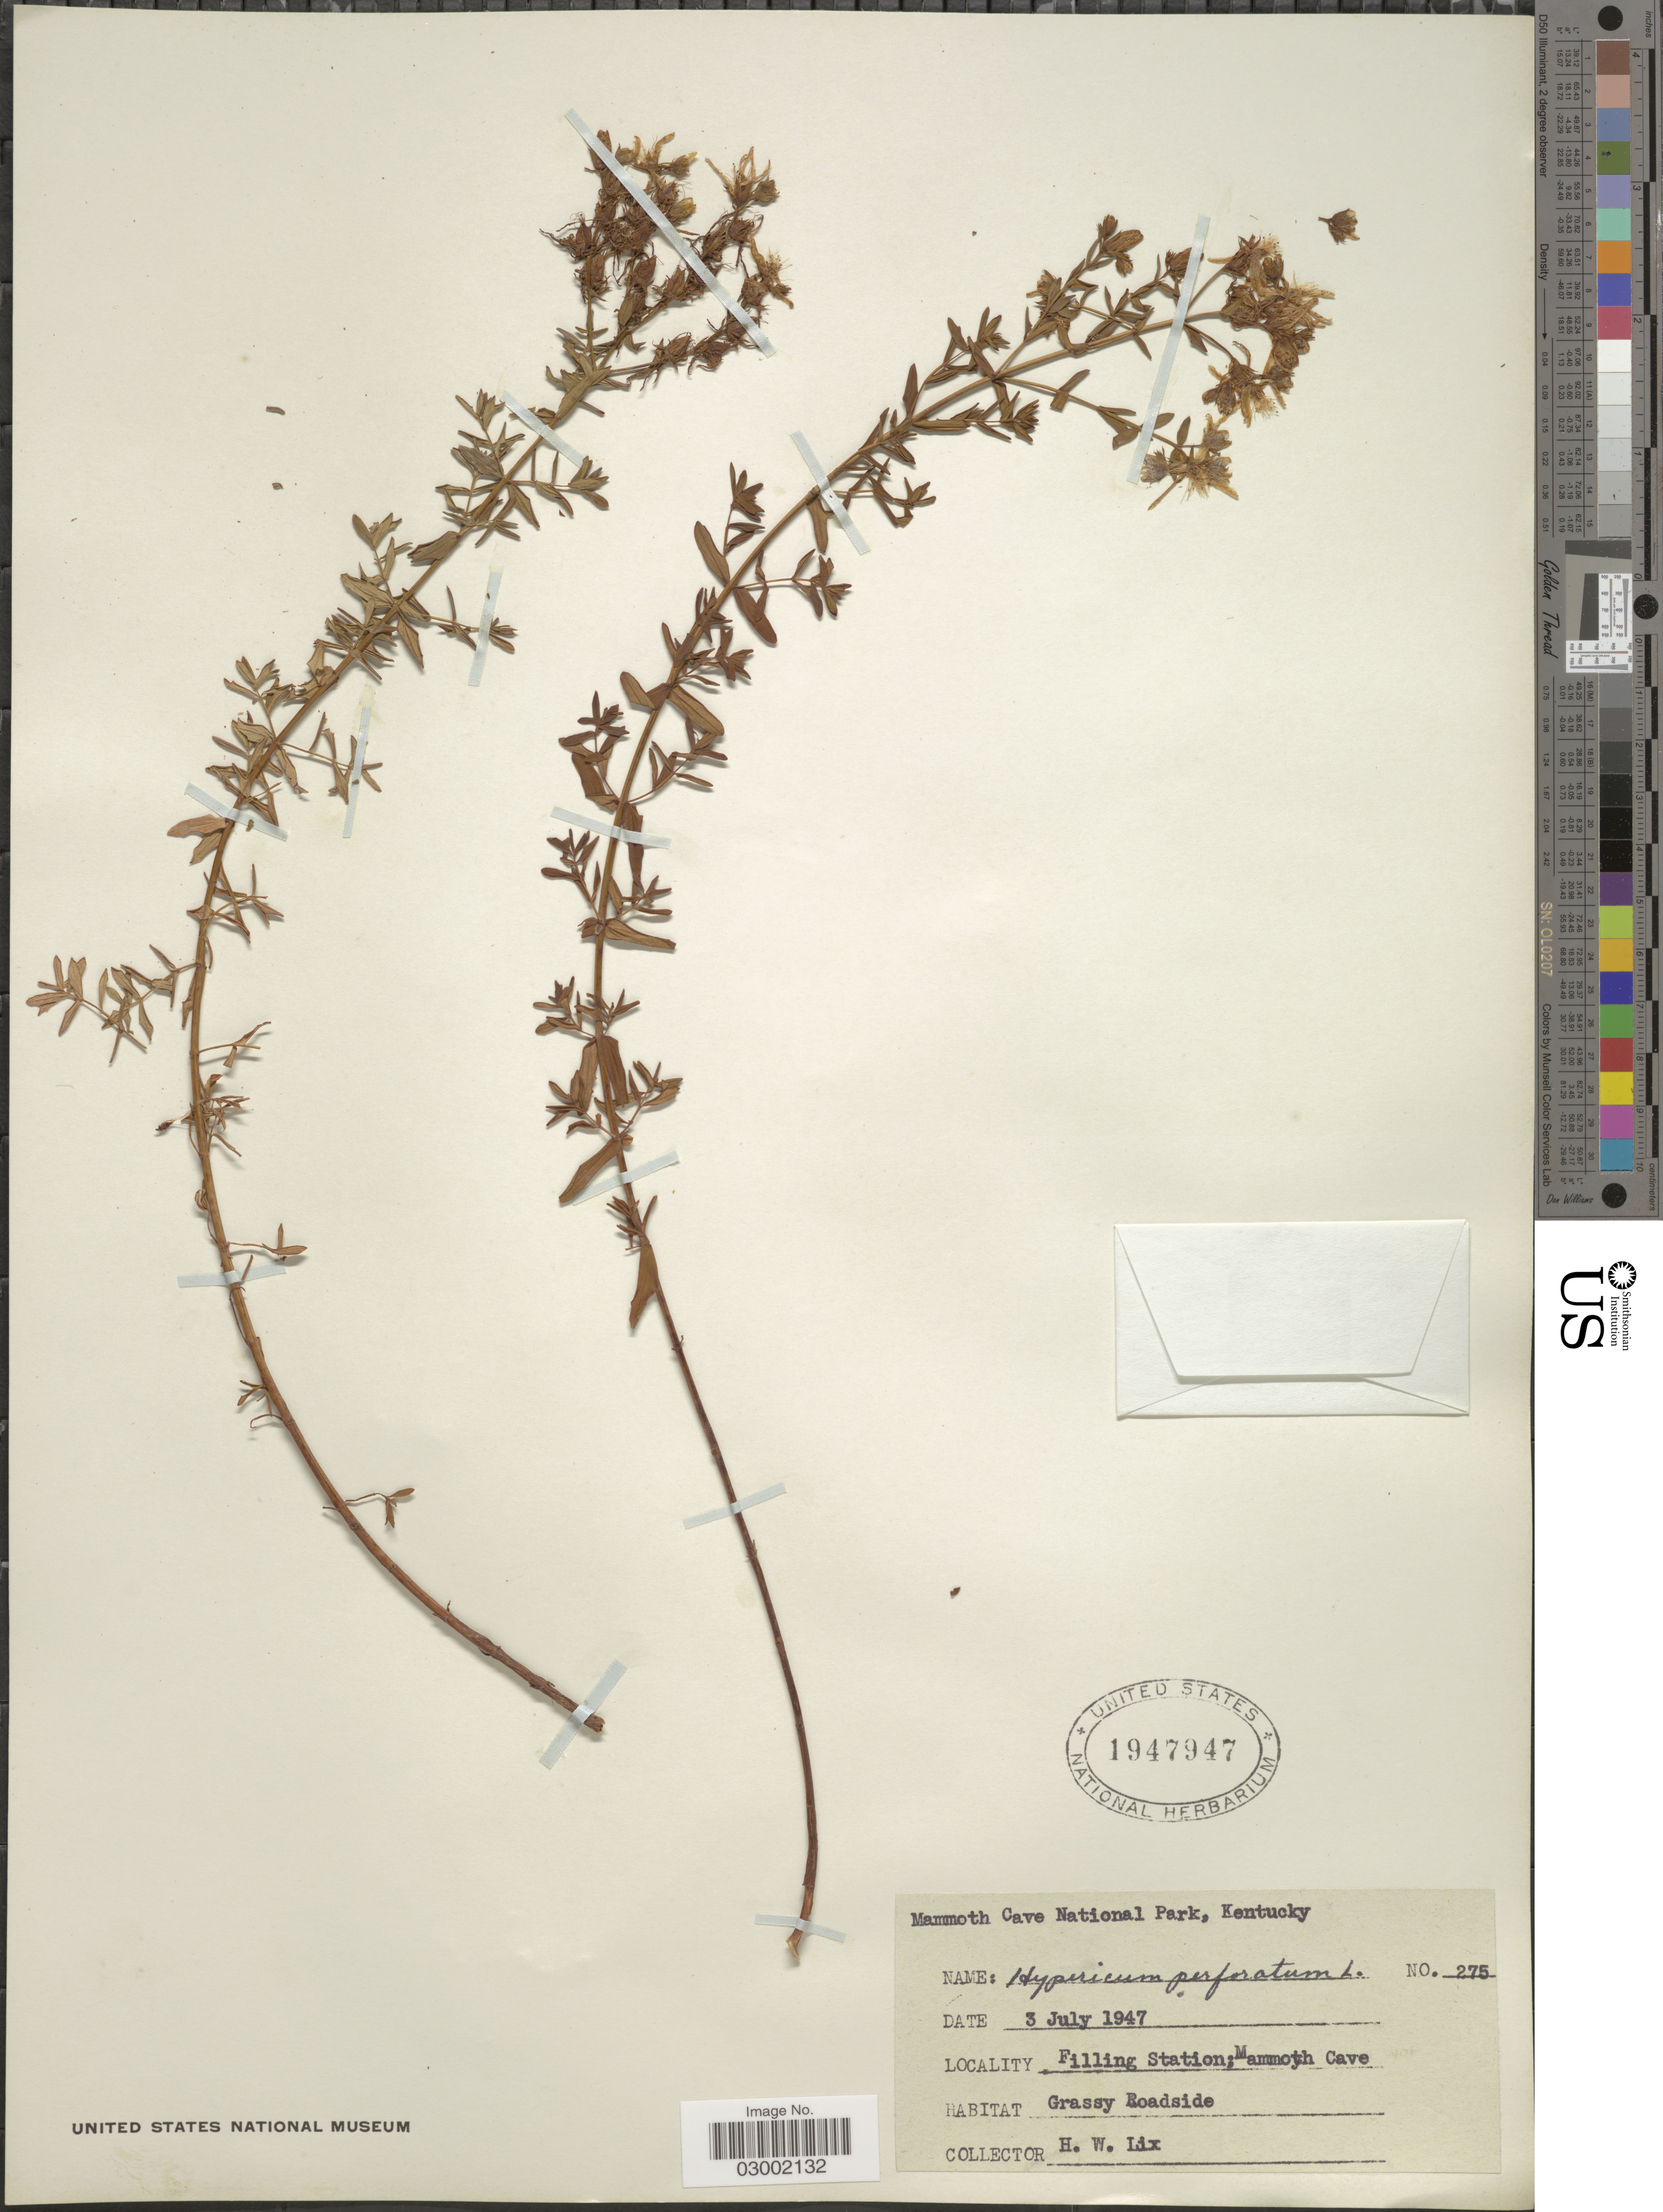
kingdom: Plantae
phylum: Tracheophyta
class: Magnoliopsida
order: Malpighiales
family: Hypericaceae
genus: Hypericum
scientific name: Hypericum perforatum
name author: L.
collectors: H. W. Lix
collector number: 275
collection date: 1947-07-03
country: United States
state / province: Kentucky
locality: Mammoth Cave National Park, Kentucky. Filling Station; Mammoth Cave.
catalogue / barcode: US 1947947